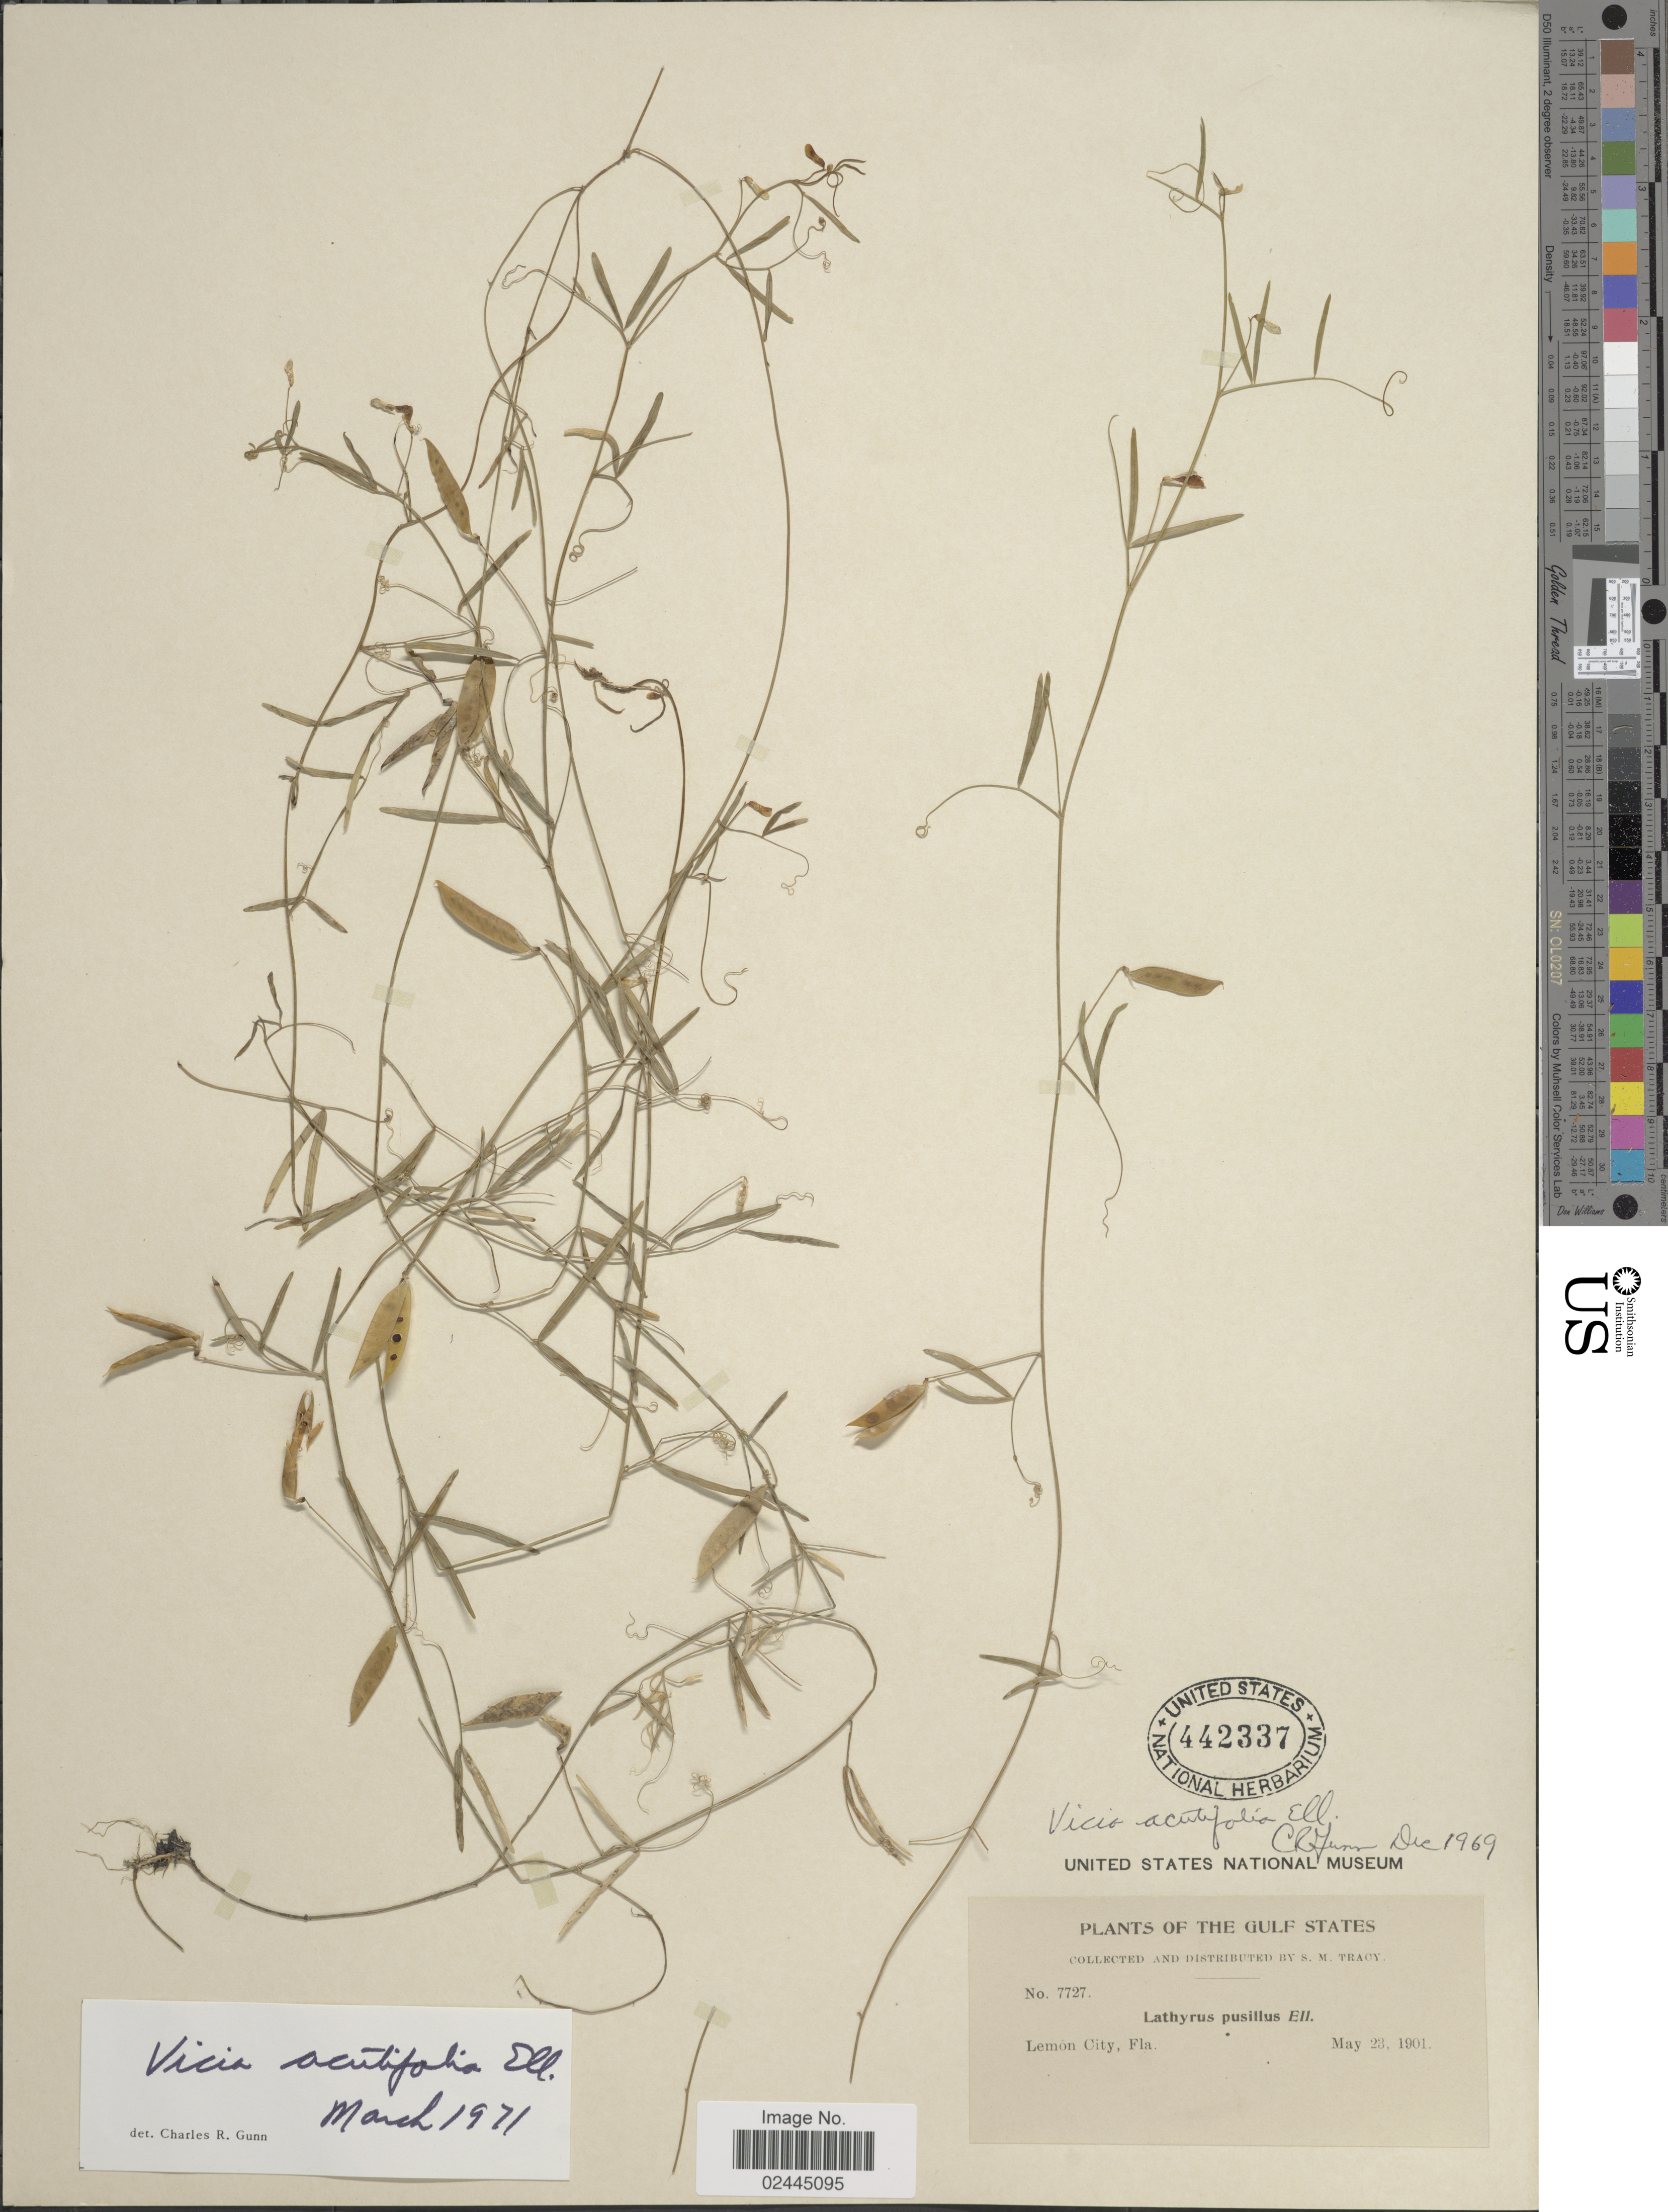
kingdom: Plantae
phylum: Tracheophyta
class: Magnoliopsida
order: Fabales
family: Fabaceae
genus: Vicia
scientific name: Vicia acutifolia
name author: Elliott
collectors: S. M. Tracy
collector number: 7727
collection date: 1901-05-23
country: United States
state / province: Florida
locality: The Gulf States, Lemon City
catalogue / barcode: US 442337